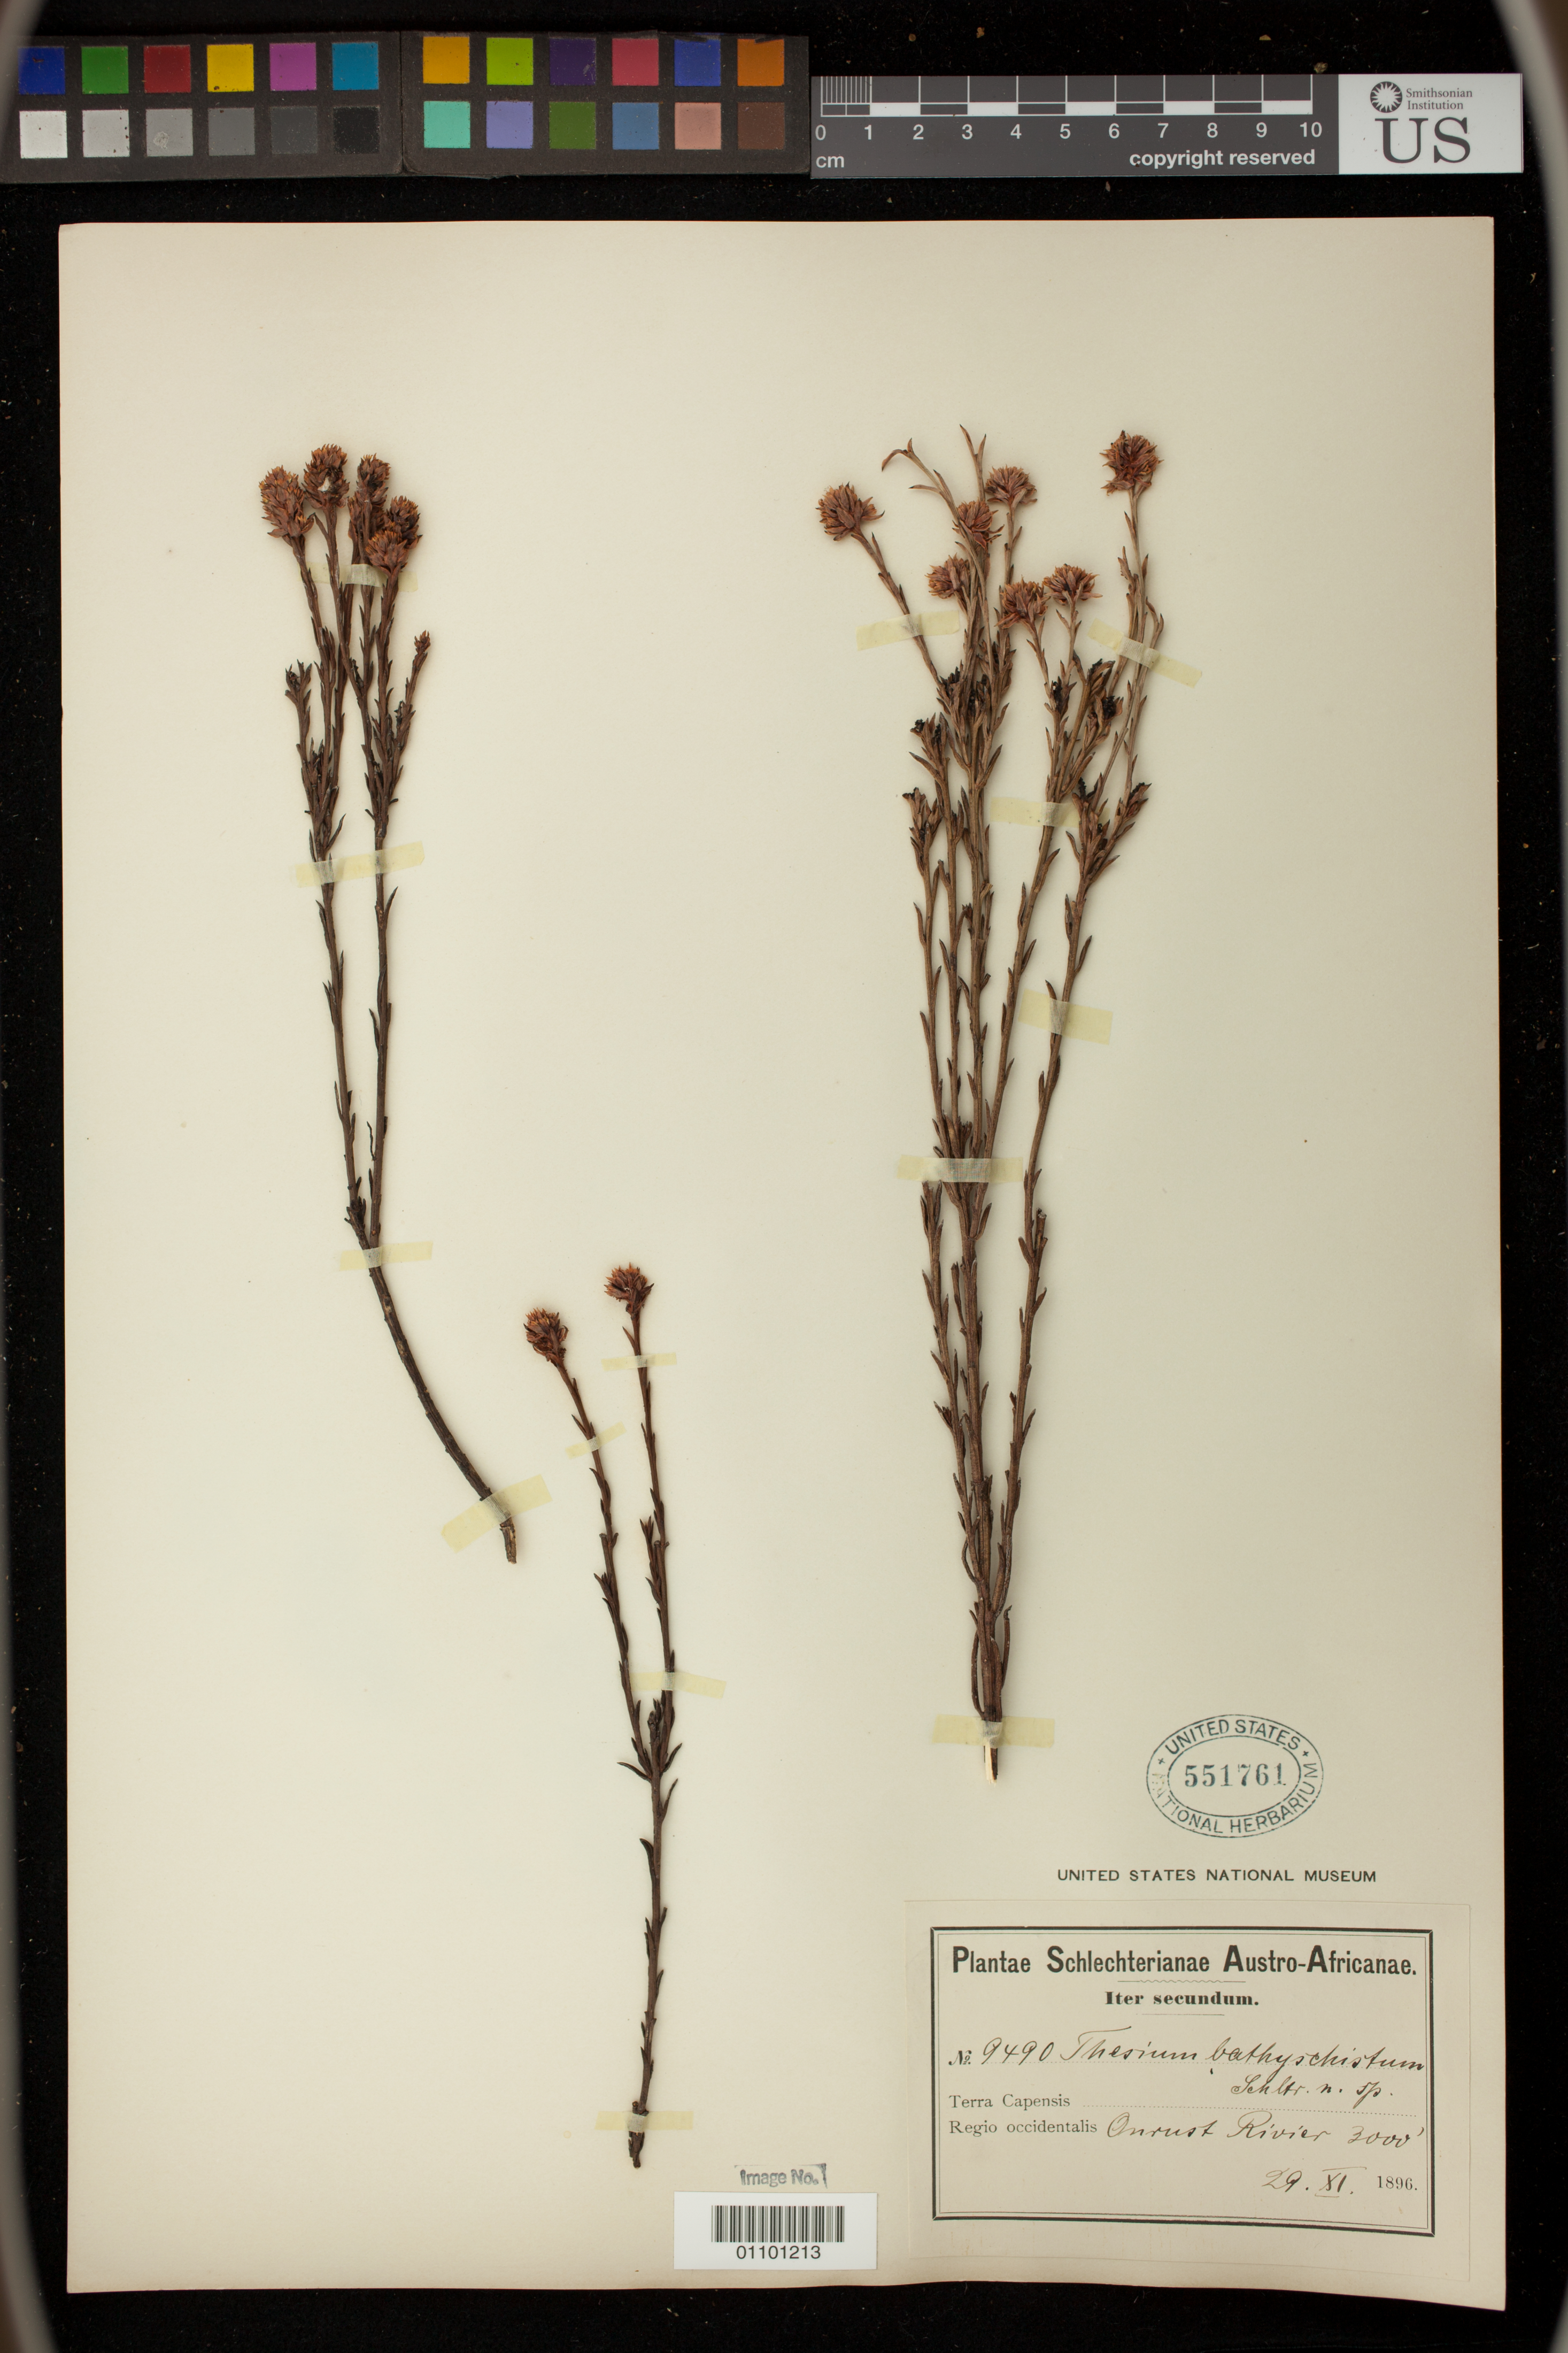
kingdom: Plantae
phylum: Tracheophyta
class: Magnoliopsida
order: Santalales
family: Thesiaceae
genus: Thesium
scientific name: Thesium bathyschistum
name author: Schltr.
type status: Isotype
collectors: F. R. R. Schlechter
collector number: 9490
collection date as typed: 29 Nov 1896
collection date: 1896-11-29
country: South Africa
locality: Onrust Rivier.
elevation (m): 914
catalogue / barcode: US 551761